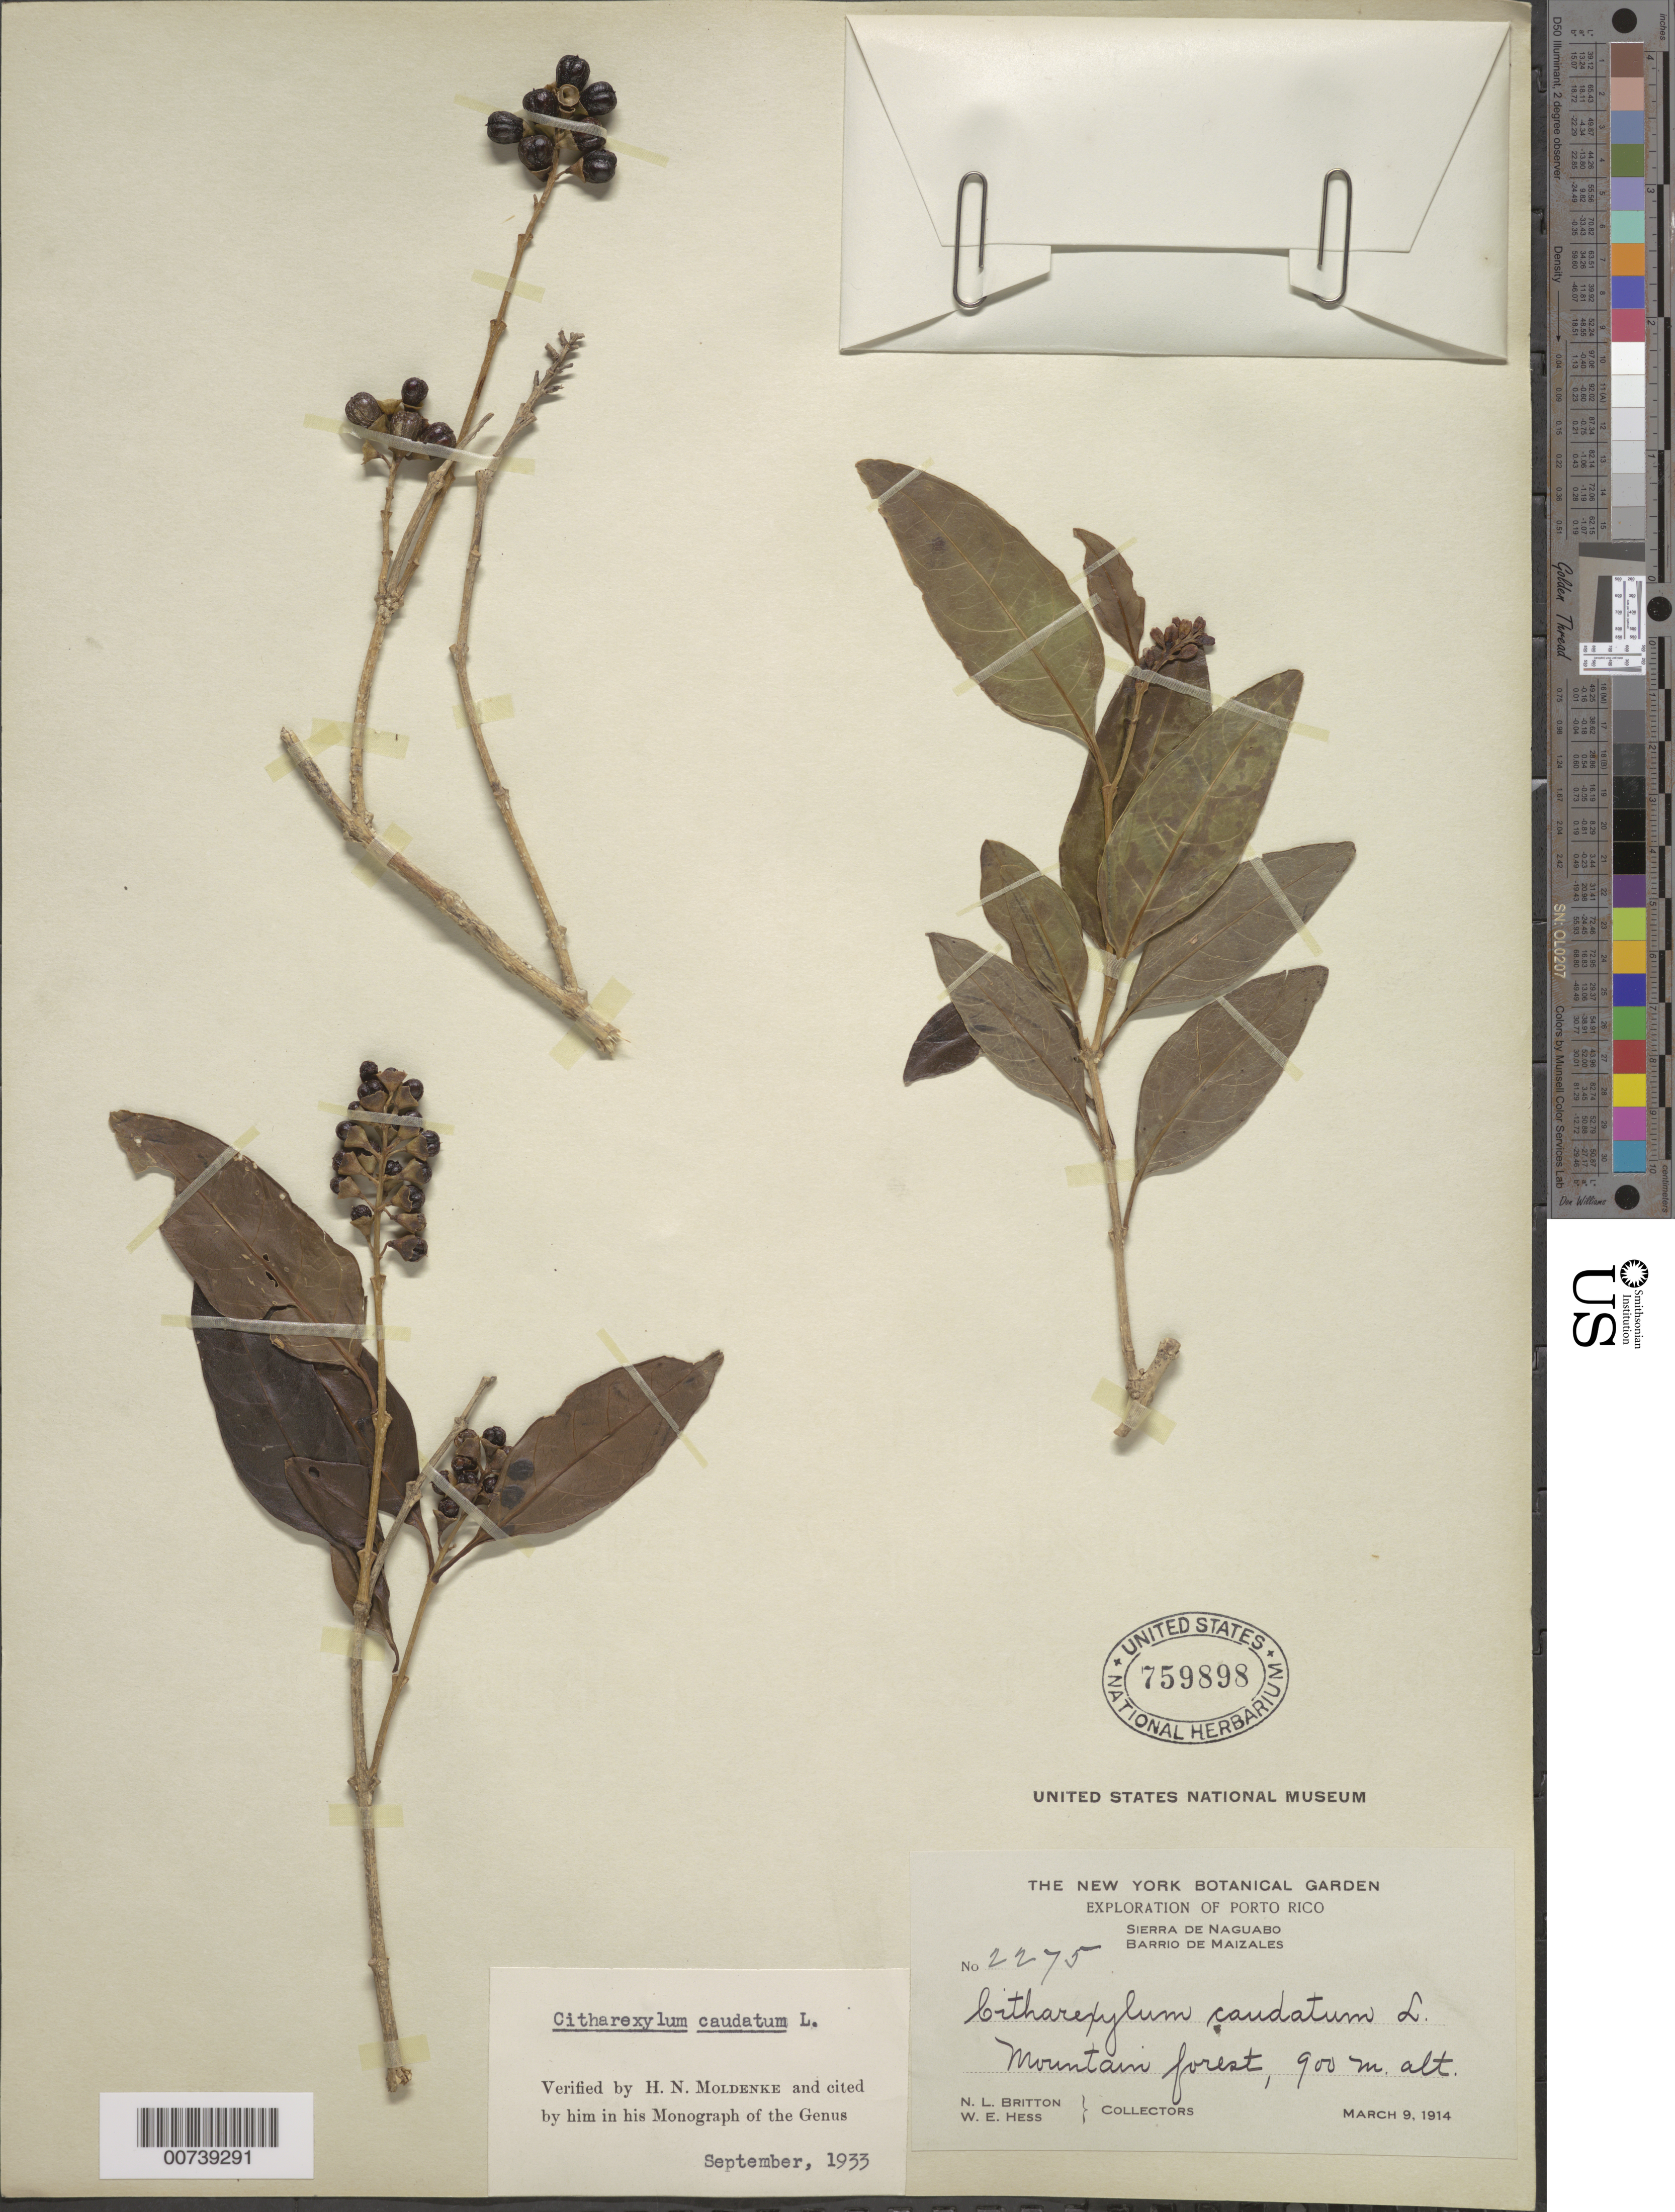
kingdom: Plantae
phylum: Tracheophyta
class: Magnoliopsida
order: Lamiales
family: Verbenaceae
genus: Citharexylum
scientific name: Citharexylum caudatum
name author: L.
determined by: Moldenke, H. N.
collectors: N. Britton & W. Hess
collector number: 2275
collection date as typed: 09 Mar 1914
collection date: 1914-03-09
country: Puerto Rico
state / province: Naguabo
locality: Sierra de Naguabo. Barrio de Maizales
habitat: Mountain forest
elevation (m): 900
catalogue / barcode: US 759898